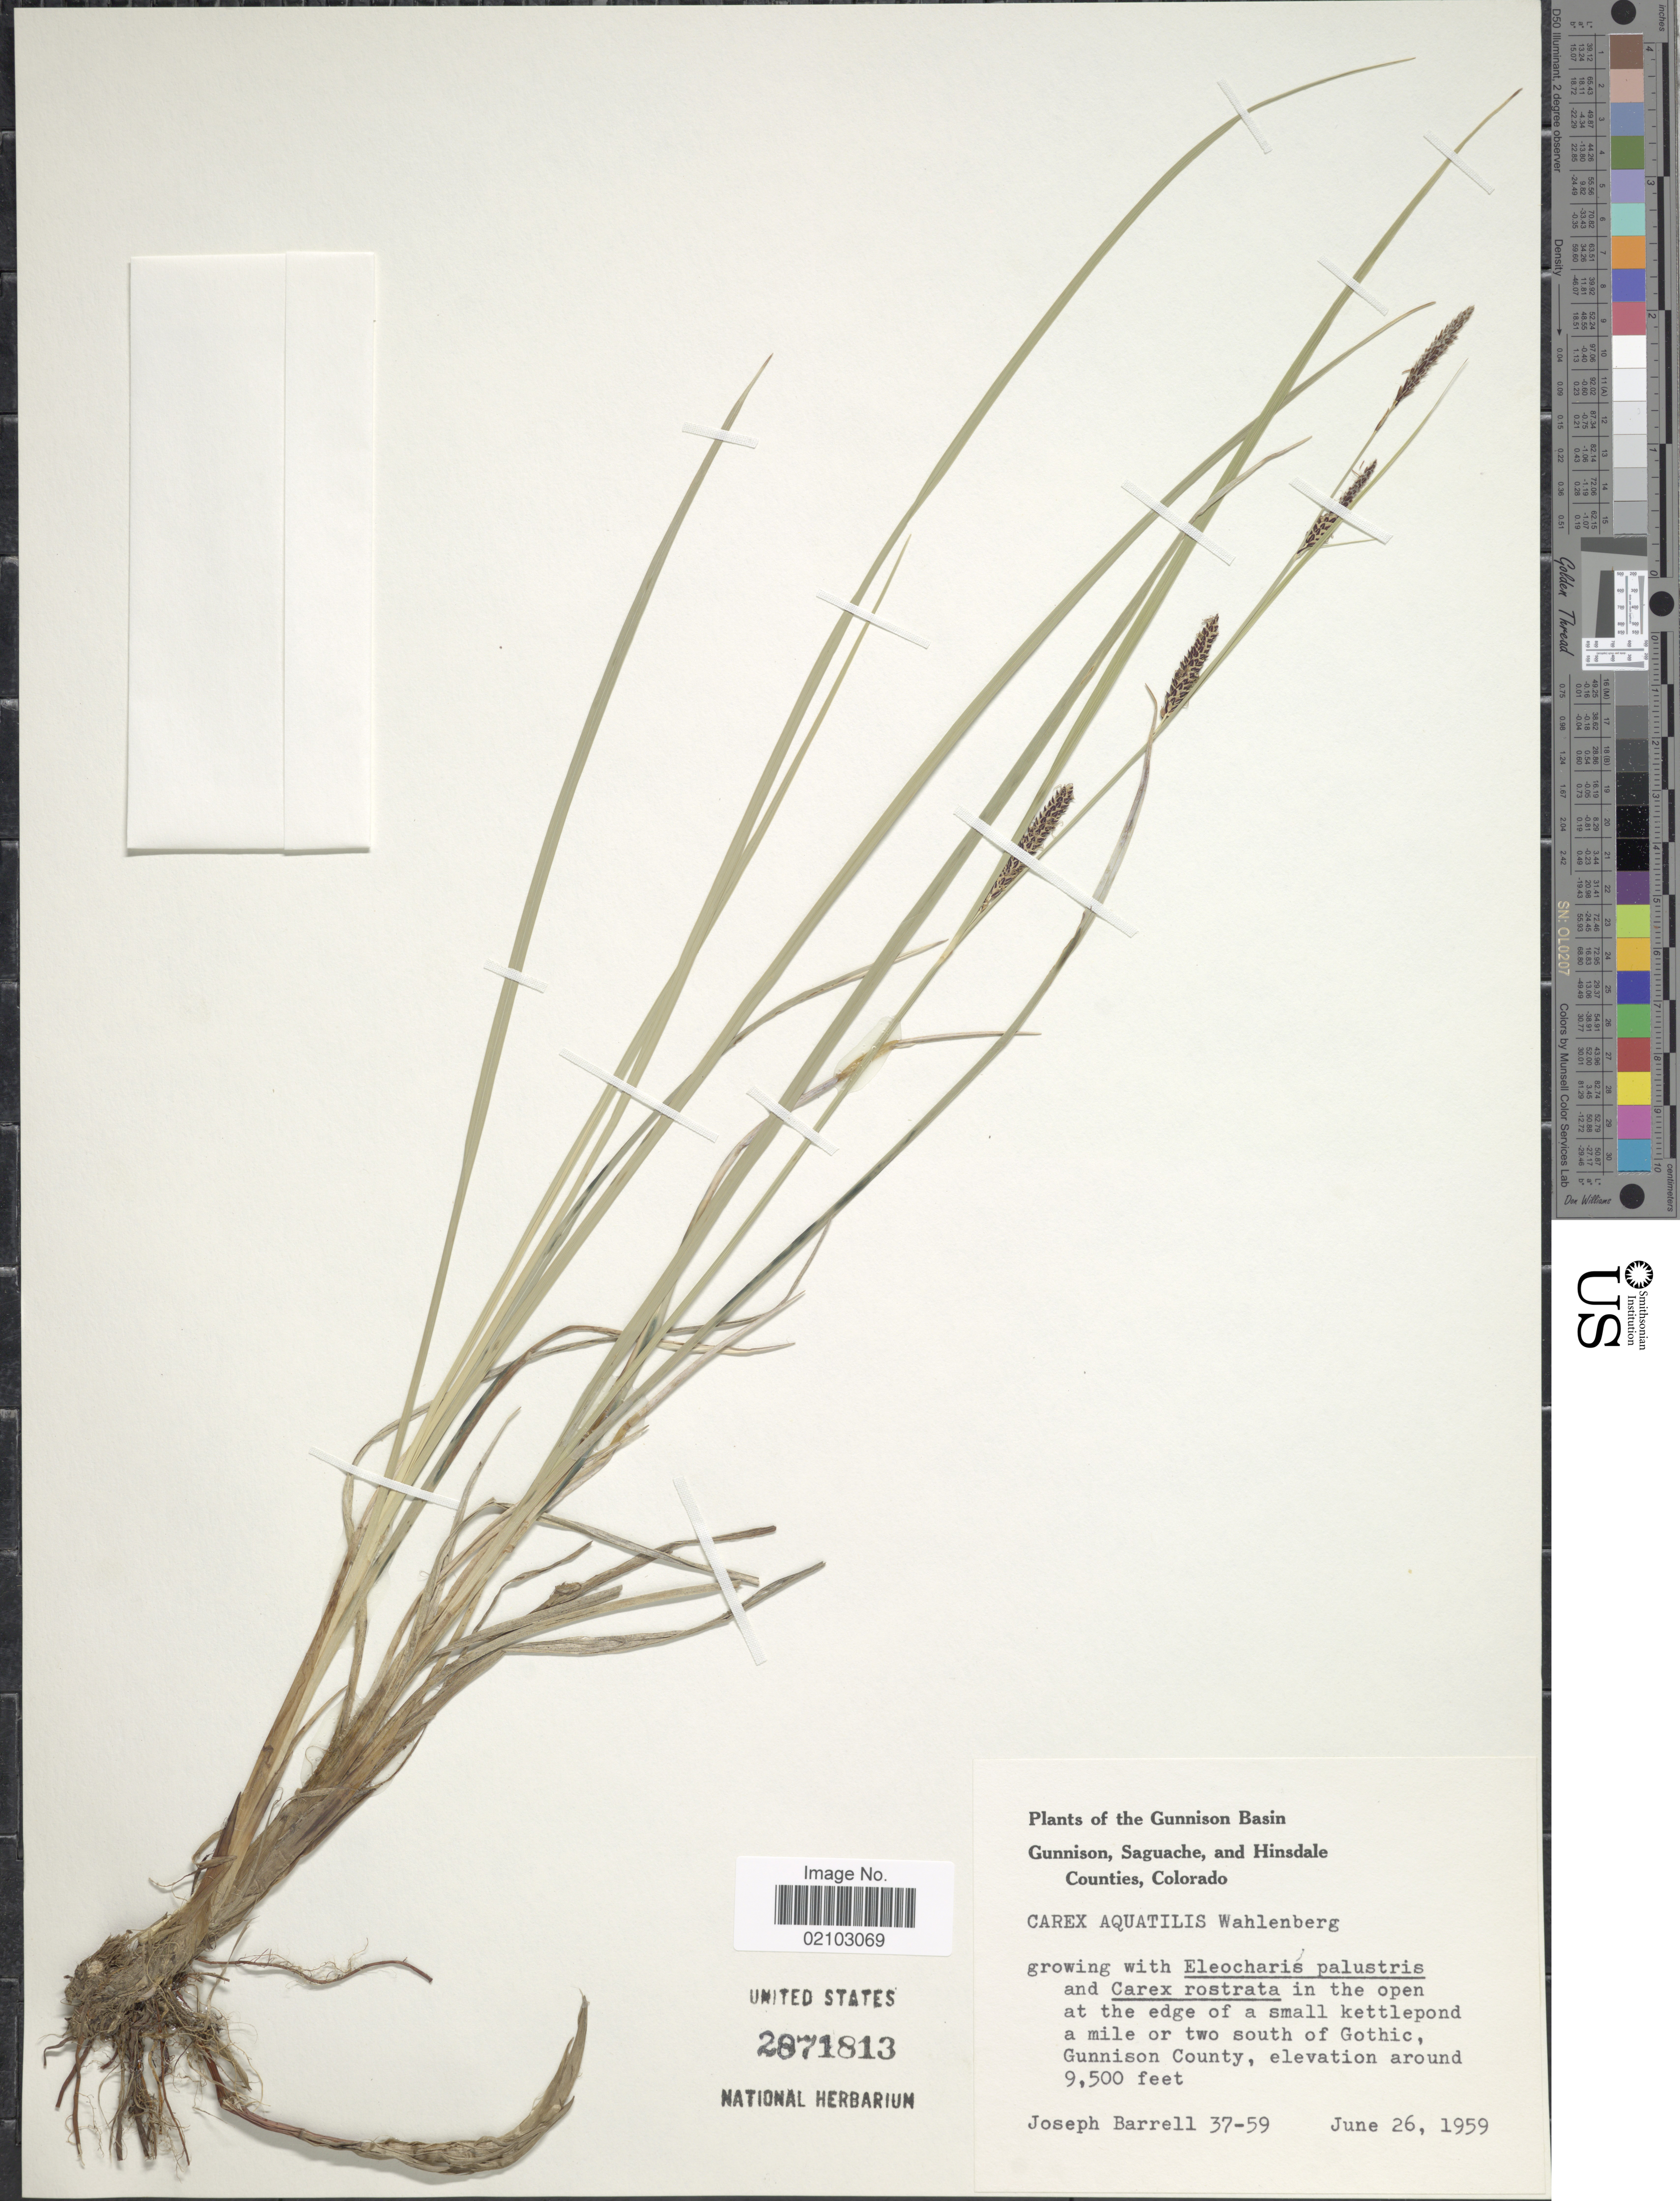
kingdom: Plantae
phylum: Tracheophyta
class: Liliopsida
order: Poales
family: Cyperaceae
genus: Carex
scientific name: Carex aquatilis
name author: Wahlenb.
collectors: J. Barrell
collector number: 37-59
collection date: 1959-06-26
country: United States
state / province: Colorado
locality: The Gunnison Basin, Gunnison, Saguache, and Hinsdale Counties, at the edge of a small kettlepond a mile or two south of Gothic, Gunnison County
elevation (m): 2896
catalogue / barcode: US 2871813